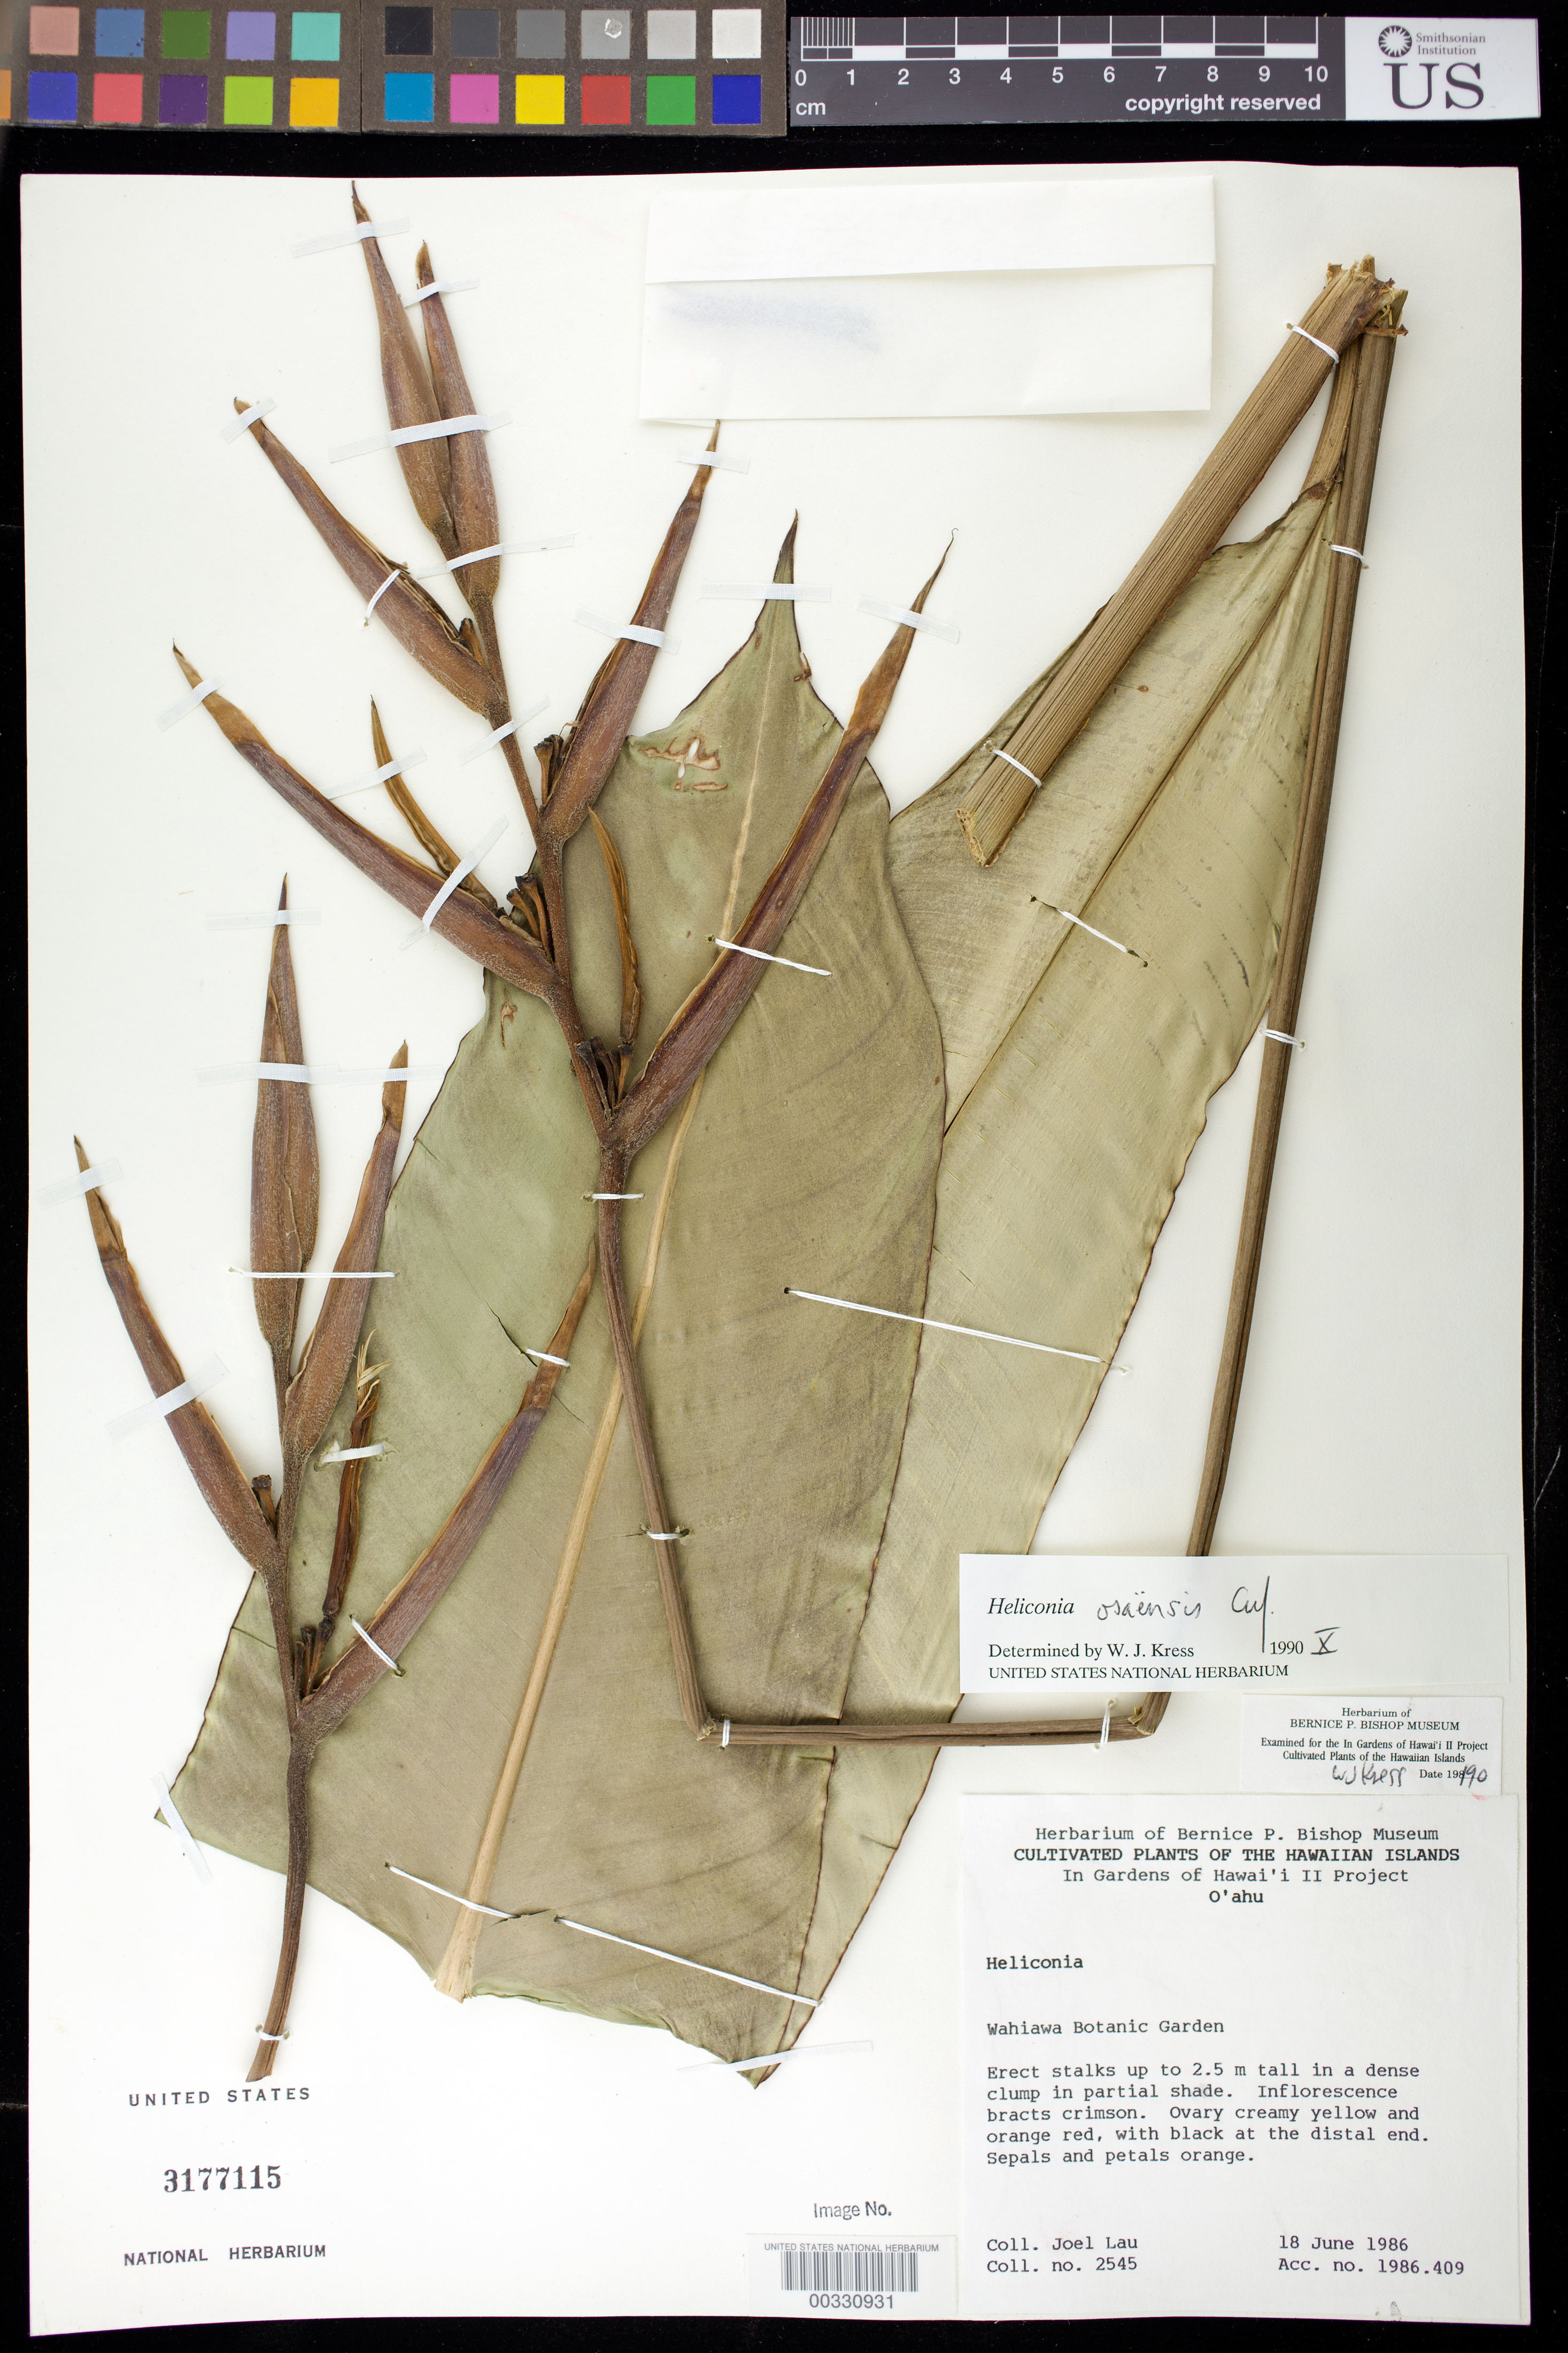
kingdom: Plantae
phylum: Tracheophyta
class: Liliopsida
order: Zingiberales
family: Heliconiaceae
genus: Heliconia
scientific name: Heliconia osaensis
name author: Cufod.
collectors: J. Lau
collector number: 2545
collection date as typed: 18 Jun 1986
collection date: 1986-06-18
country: United States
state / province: Florida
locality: Southern Florida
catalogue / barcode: US 3177115